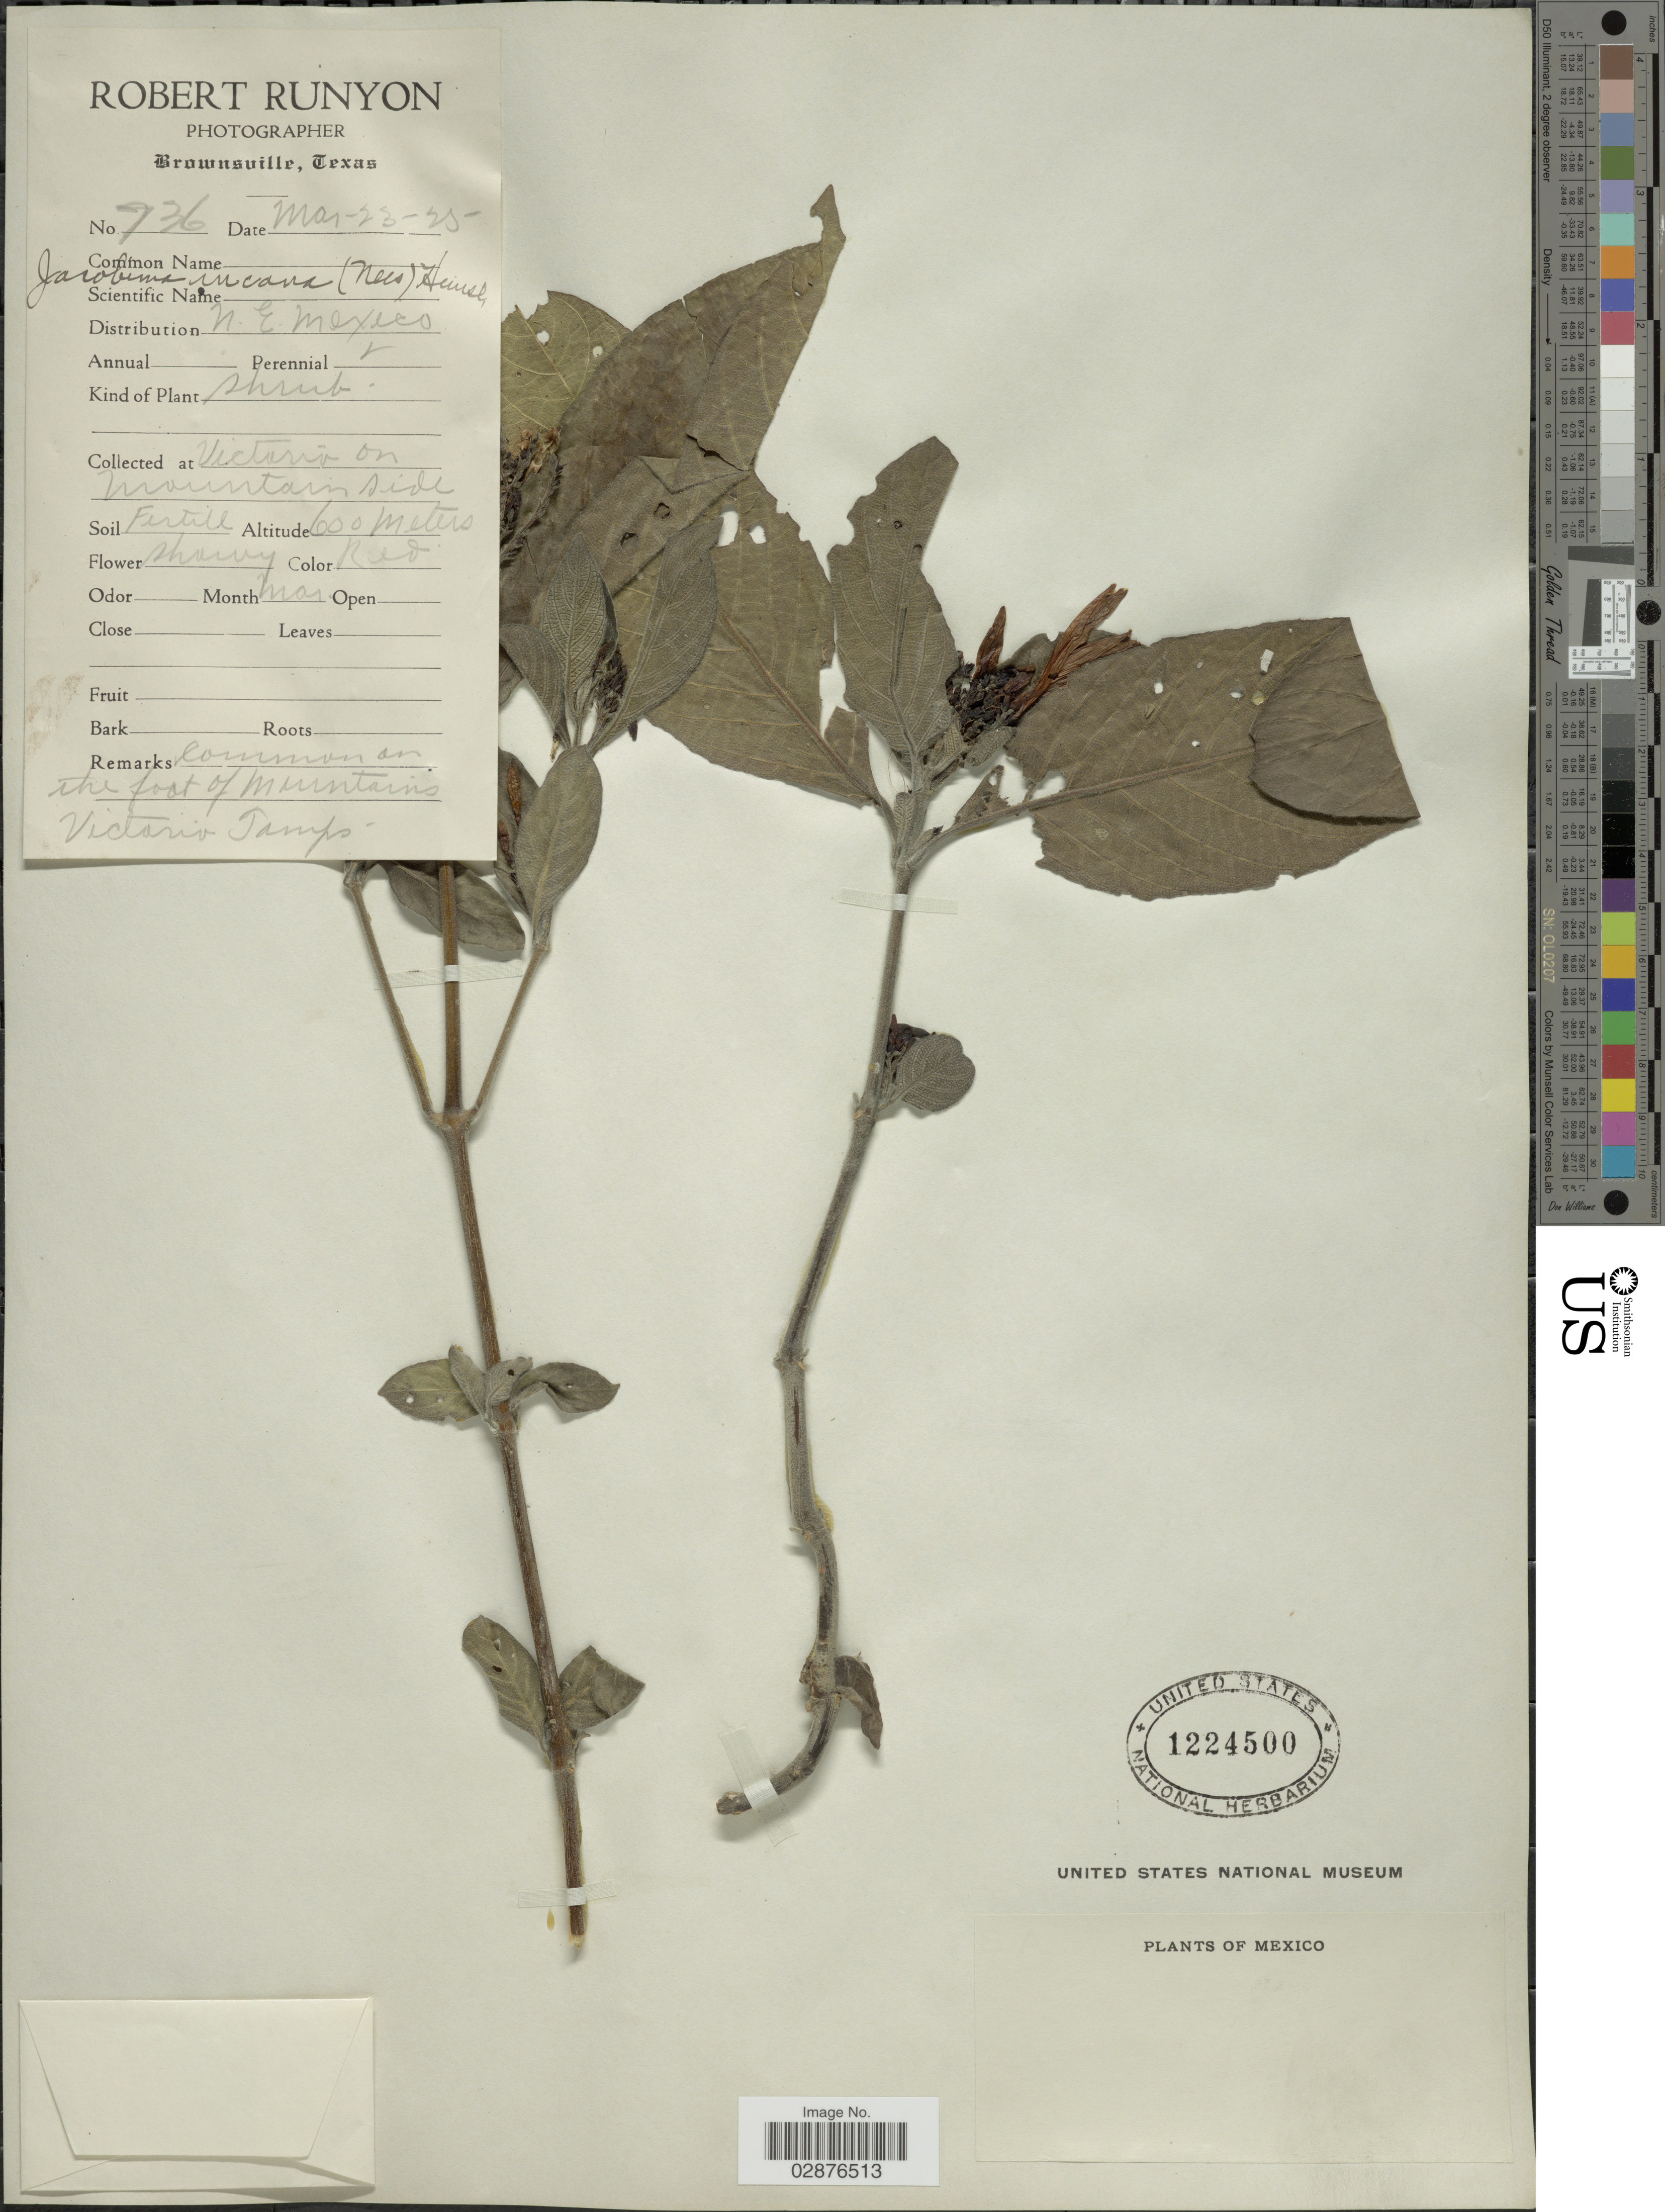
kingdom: Plantae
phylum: Tracheophyta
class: Magnoliopsida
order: Lamiales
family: Acanthaceae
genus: Justicia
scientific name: Justicia leonardii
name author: Wassh.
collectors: R. Runyon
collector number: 736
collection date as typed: Transcribed d/m/y: 23/3/25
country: Mexico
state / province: Tamaulipas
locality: Victoria on mountain side. The foot of mountains Victoria Tamps.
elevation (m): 600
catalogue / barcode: US 1224500